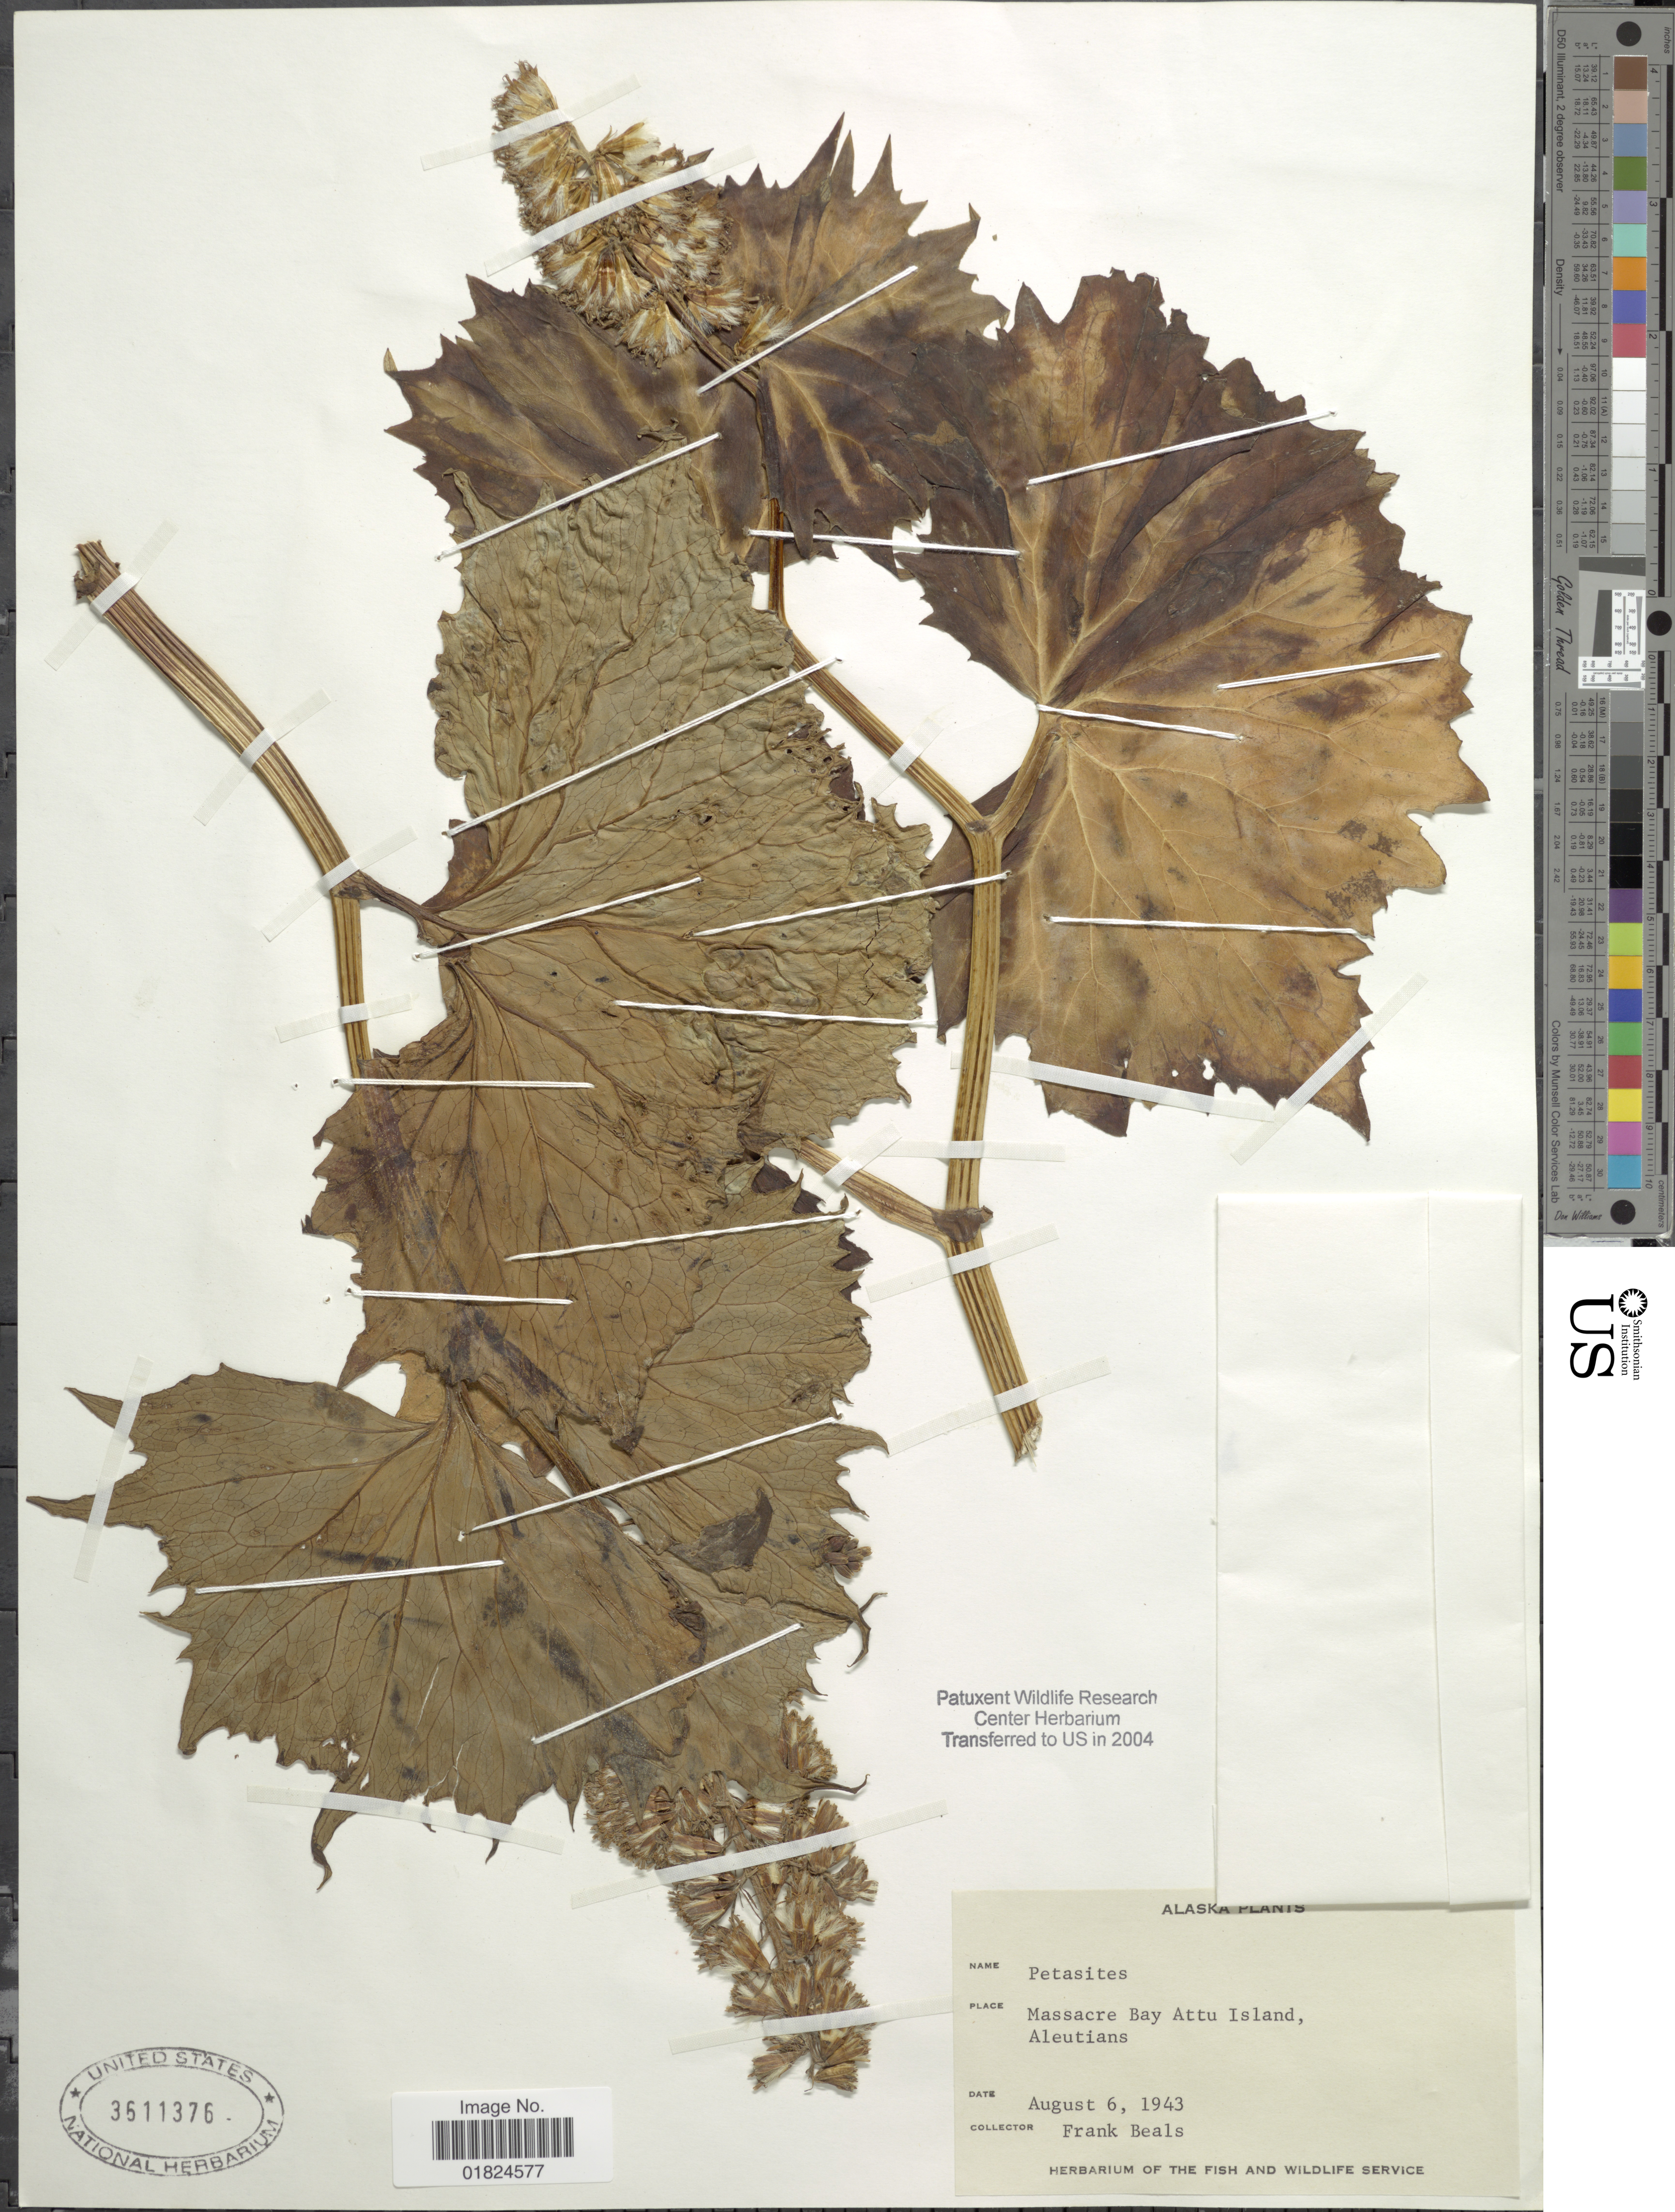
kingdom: Plantae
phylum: Tracheophyta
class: Magnoliopsida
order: Asterales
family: Asteraceae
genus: Petasites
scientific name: Petasites frigidus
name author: (L.) Fr.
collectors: F. Beals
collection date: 1943-08-06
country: United States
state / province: Alaska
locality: Massacre Bay Attu Island, Aleutians.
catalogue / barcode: US 3611376